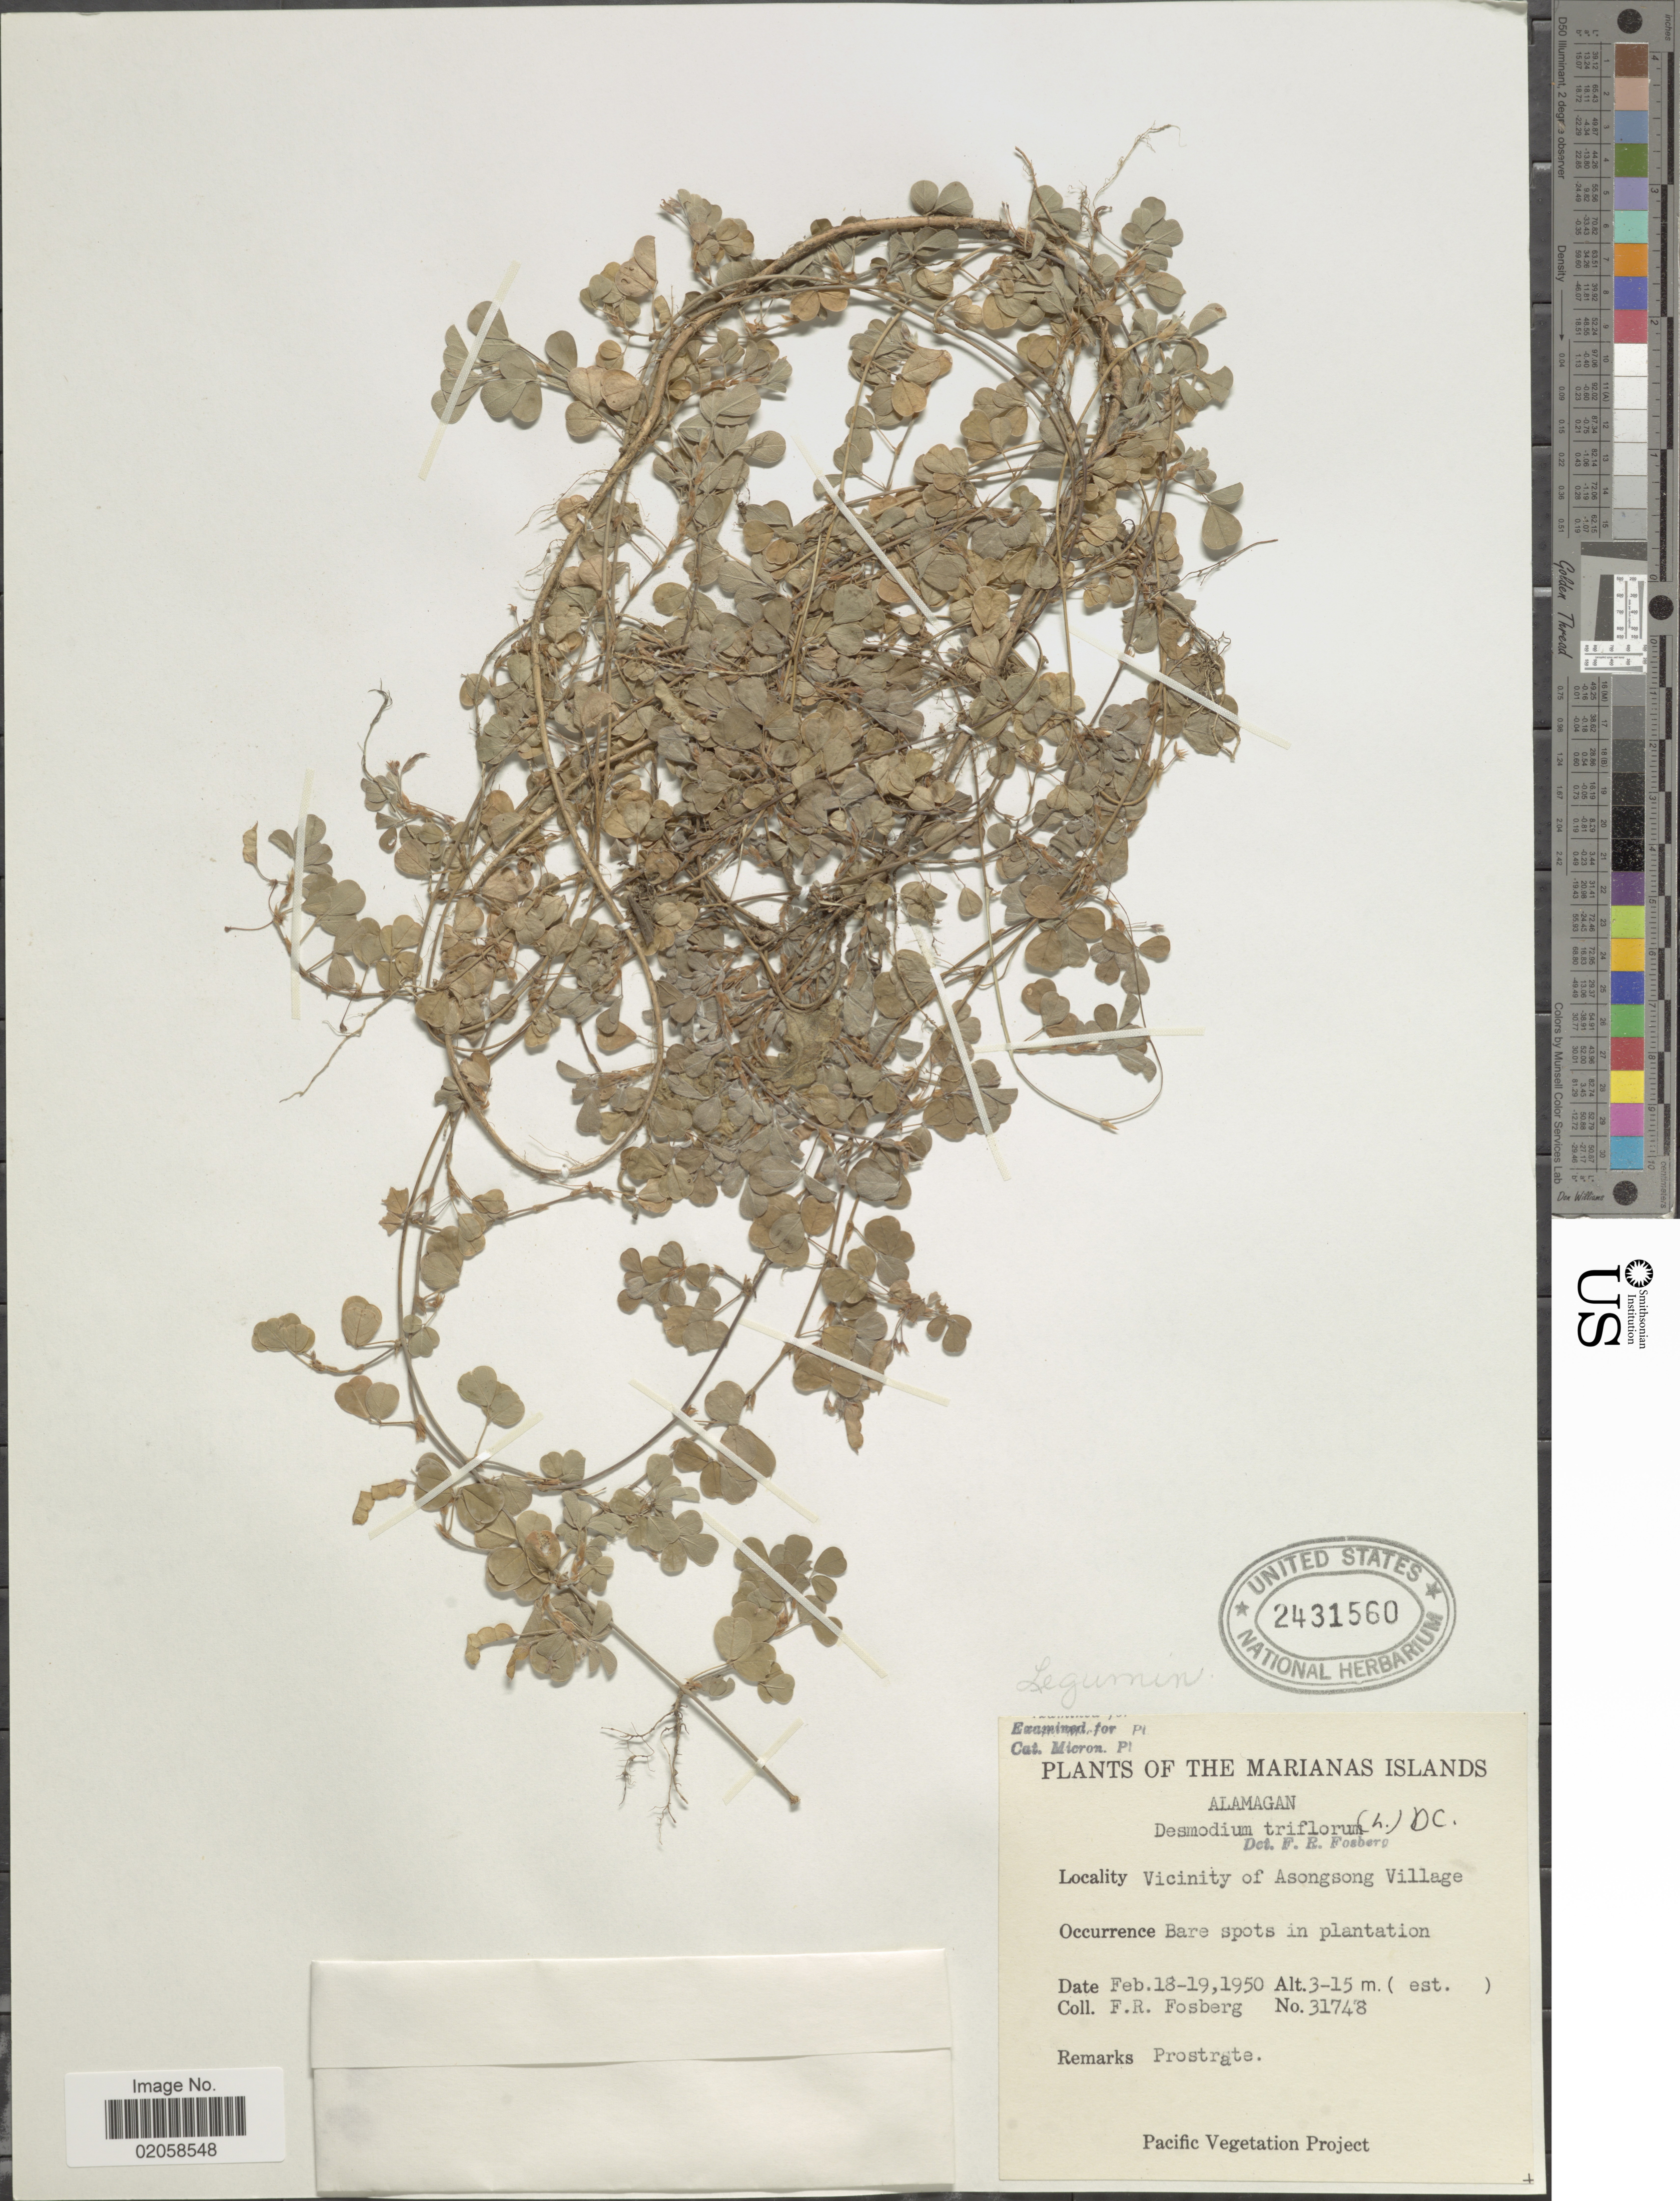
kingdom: Plantae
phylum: Tracheophyta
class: Magnoliopsida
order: Fabales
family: Fabaceae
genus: Grona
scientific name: Grona triflora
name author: (L.) H. Ohashi & K. Ohashi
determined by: Strong, Mark T., (BOT), Smithsonian Institution - National Museum of Natural History (UNITED STATES)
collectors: F. R. Fosberg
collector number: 31748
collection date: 1950-02-18/1950-02-19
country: Northern Mariana Islands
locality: The Mariana Islands, Almagan, vicinity of Asongsong Village, Bare spots in plantation.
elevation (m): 3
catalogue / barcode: US 2431560